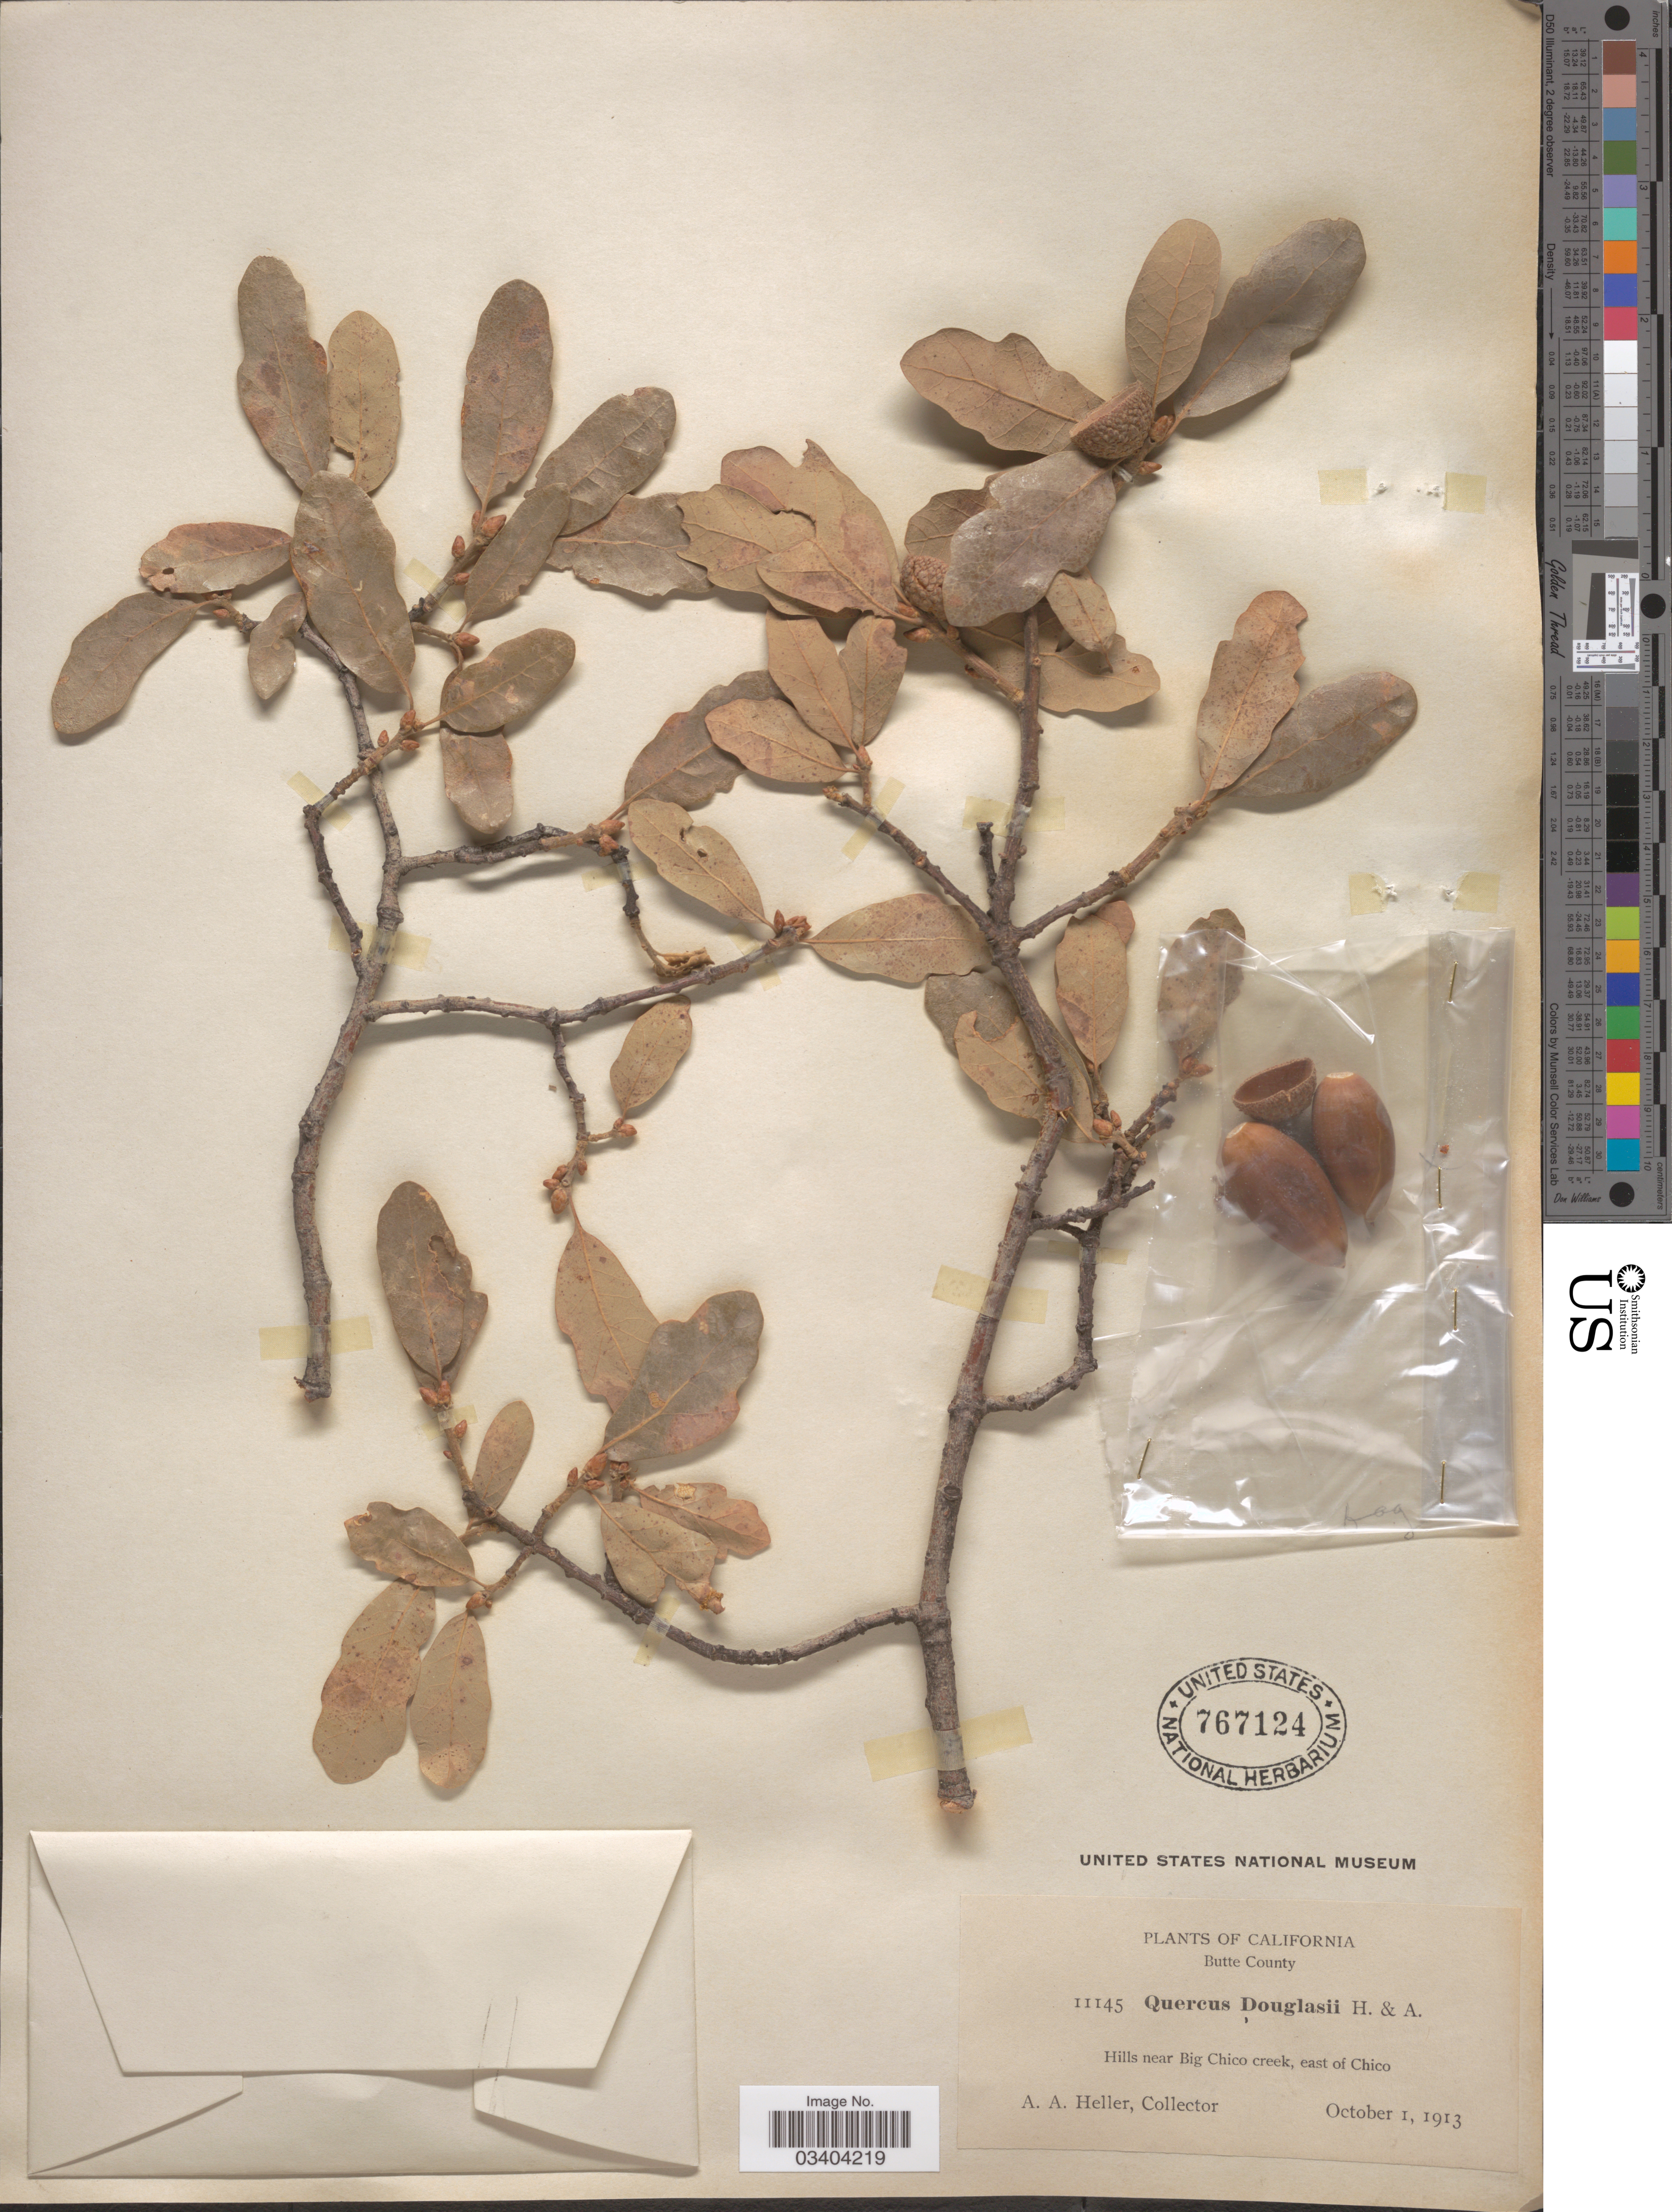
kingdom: Plantae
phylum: Tracheophyta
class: Magnoliopsida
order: Fagales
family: Fagaceae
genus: Quercus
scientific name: Quercus douglasii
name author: Hook. & Arn.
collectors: A. A. Heller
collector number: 11145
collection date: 1913-10-01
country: United States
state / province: California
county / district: Butte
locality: Butte County. Hills near Big Chico creek, east of Chico.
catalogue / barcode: US 767124